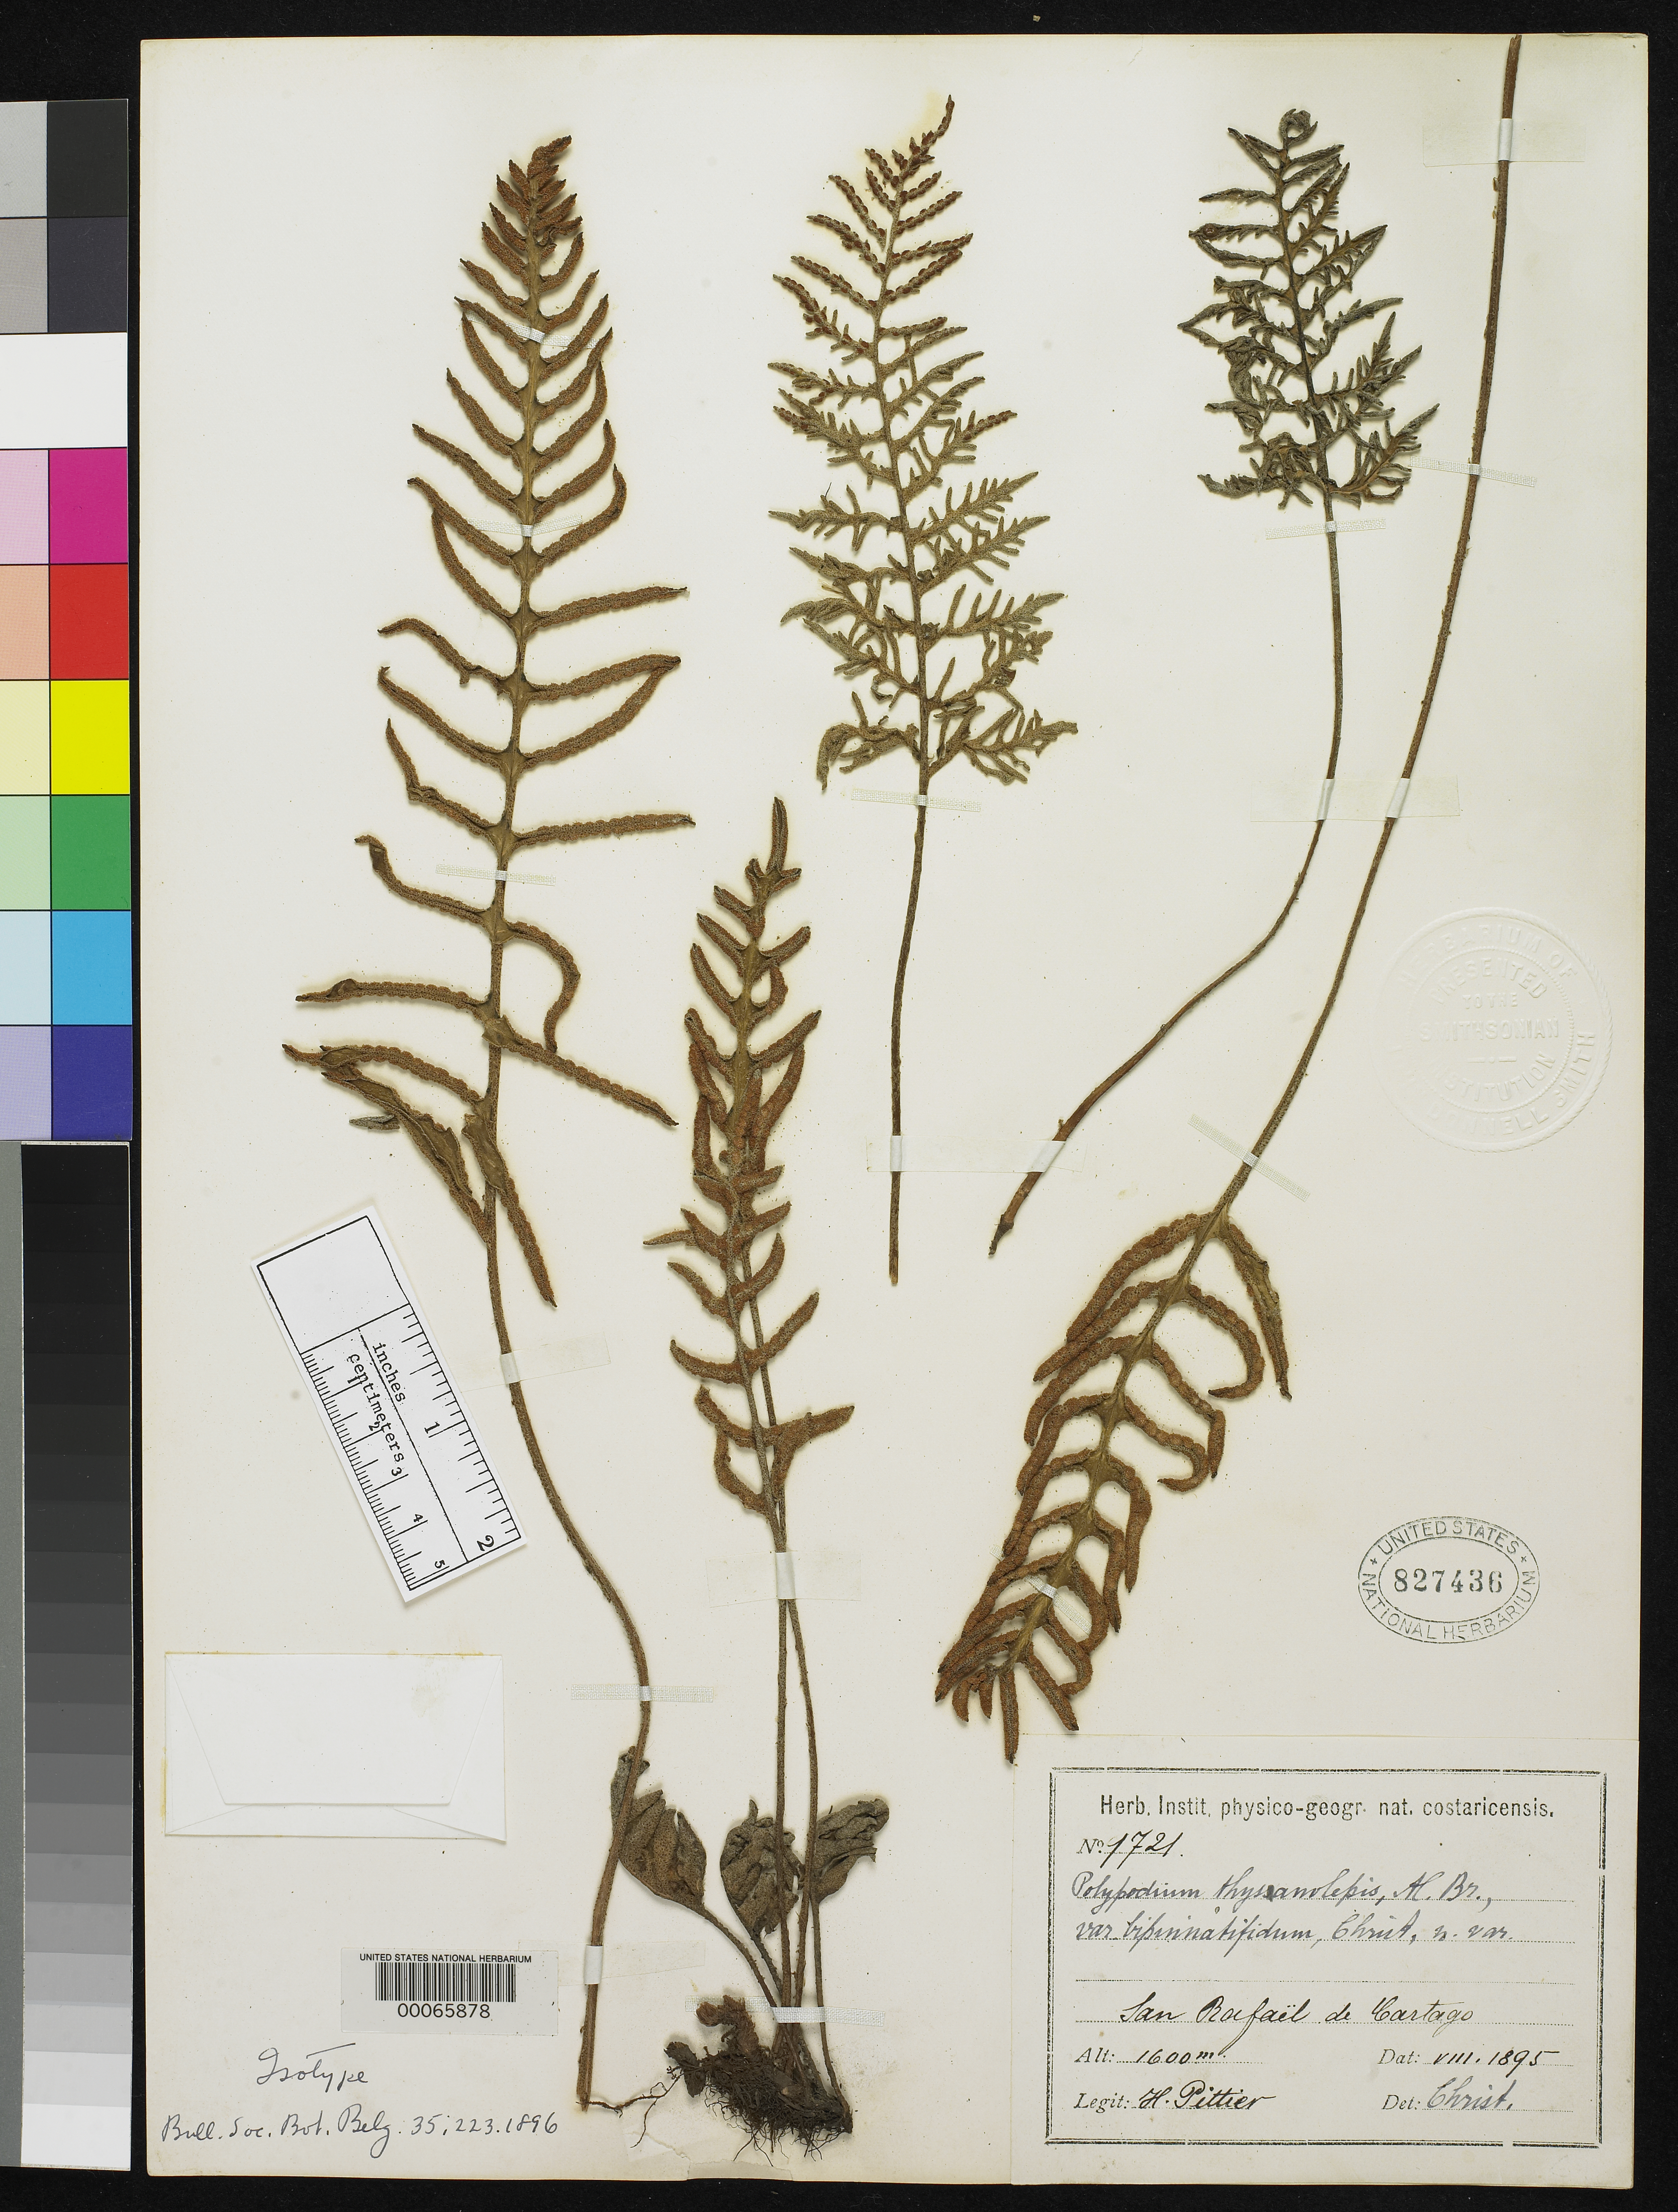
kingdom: Plantae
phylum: Tracheophyta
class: Polypodiopsida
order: Polypodiales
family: Polypodiaceae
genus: Polypodium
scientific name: Polypodium thysanolepis var. bipinnatifidum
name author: Christ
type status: Type Collection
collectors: H. F. Pittier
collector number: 1721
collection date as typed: Aug 1895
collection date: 1895-08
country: Costa Rica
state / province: Cartago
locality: San Rafael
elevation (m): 1600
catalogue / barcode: US 827436